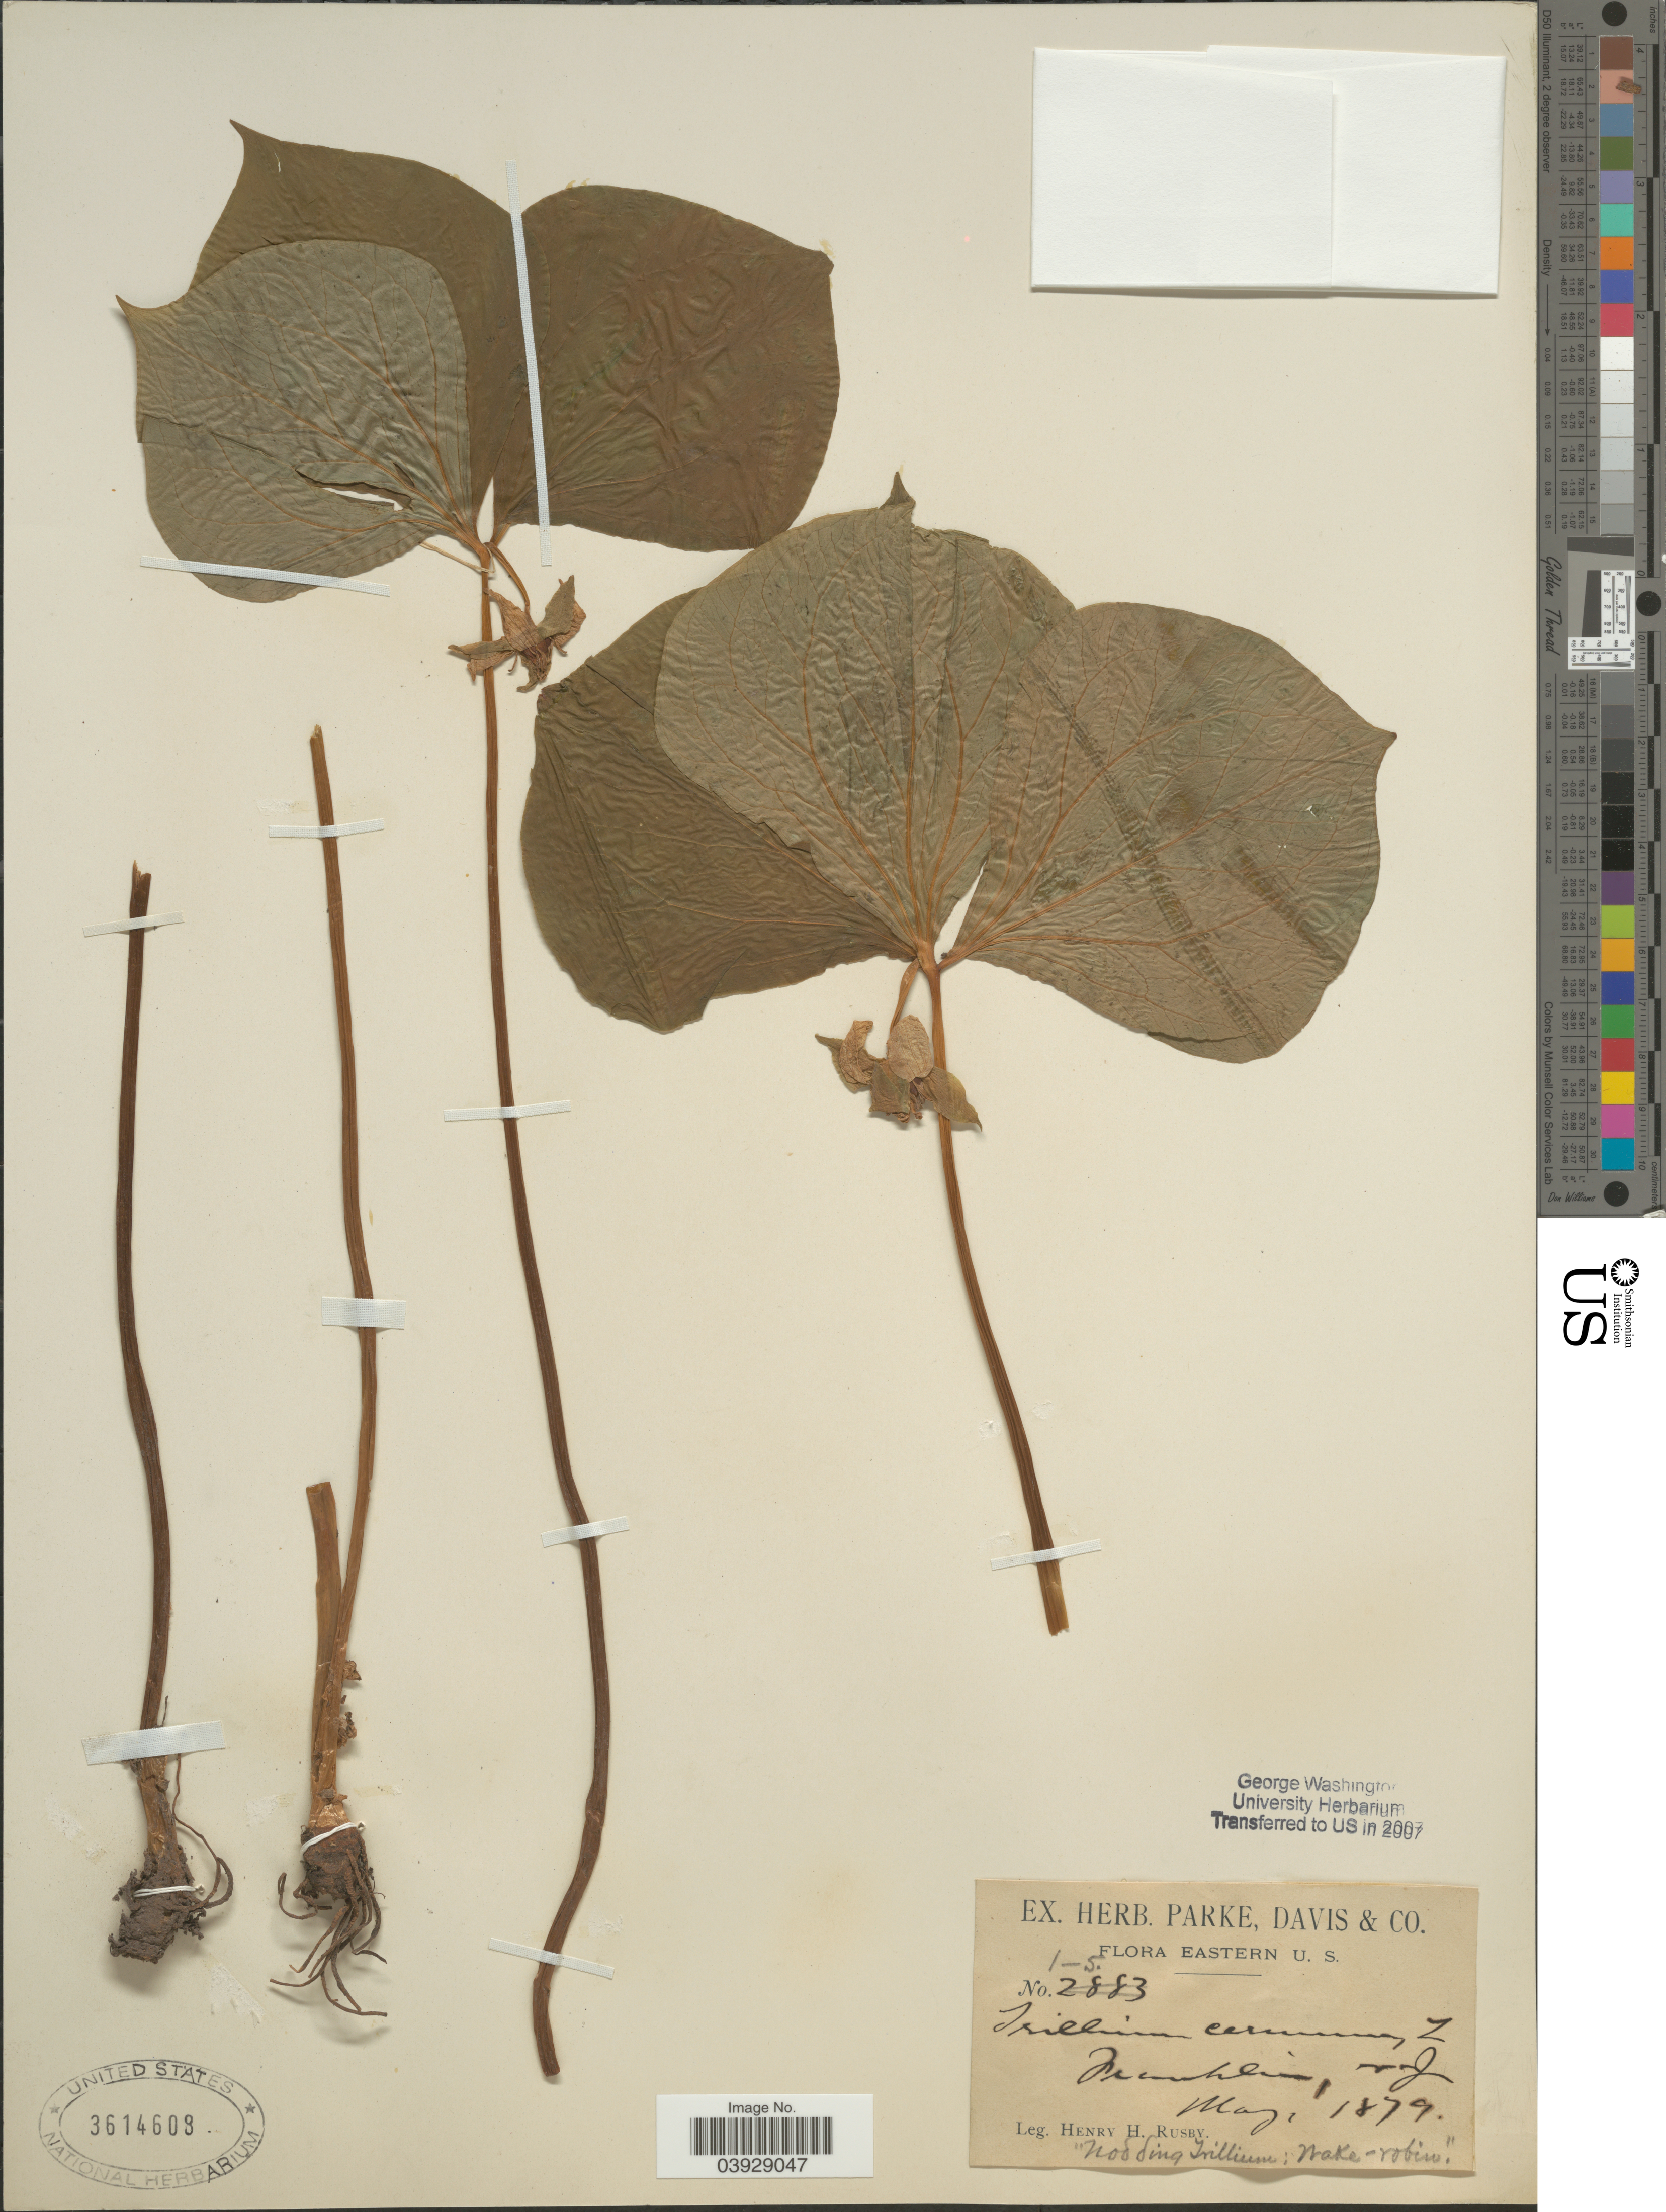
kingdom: Plantae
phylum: Tracheophyta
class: Liliopsida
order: Liliales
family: Melanthiaceae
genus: Trillium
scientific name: Trillium cernuum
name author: L.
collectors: H. H. Rusby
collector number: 1-5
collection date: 1879-05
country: United States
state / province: New Jersey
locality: Eastern U.S. Franklin.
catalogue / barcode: US 3614608